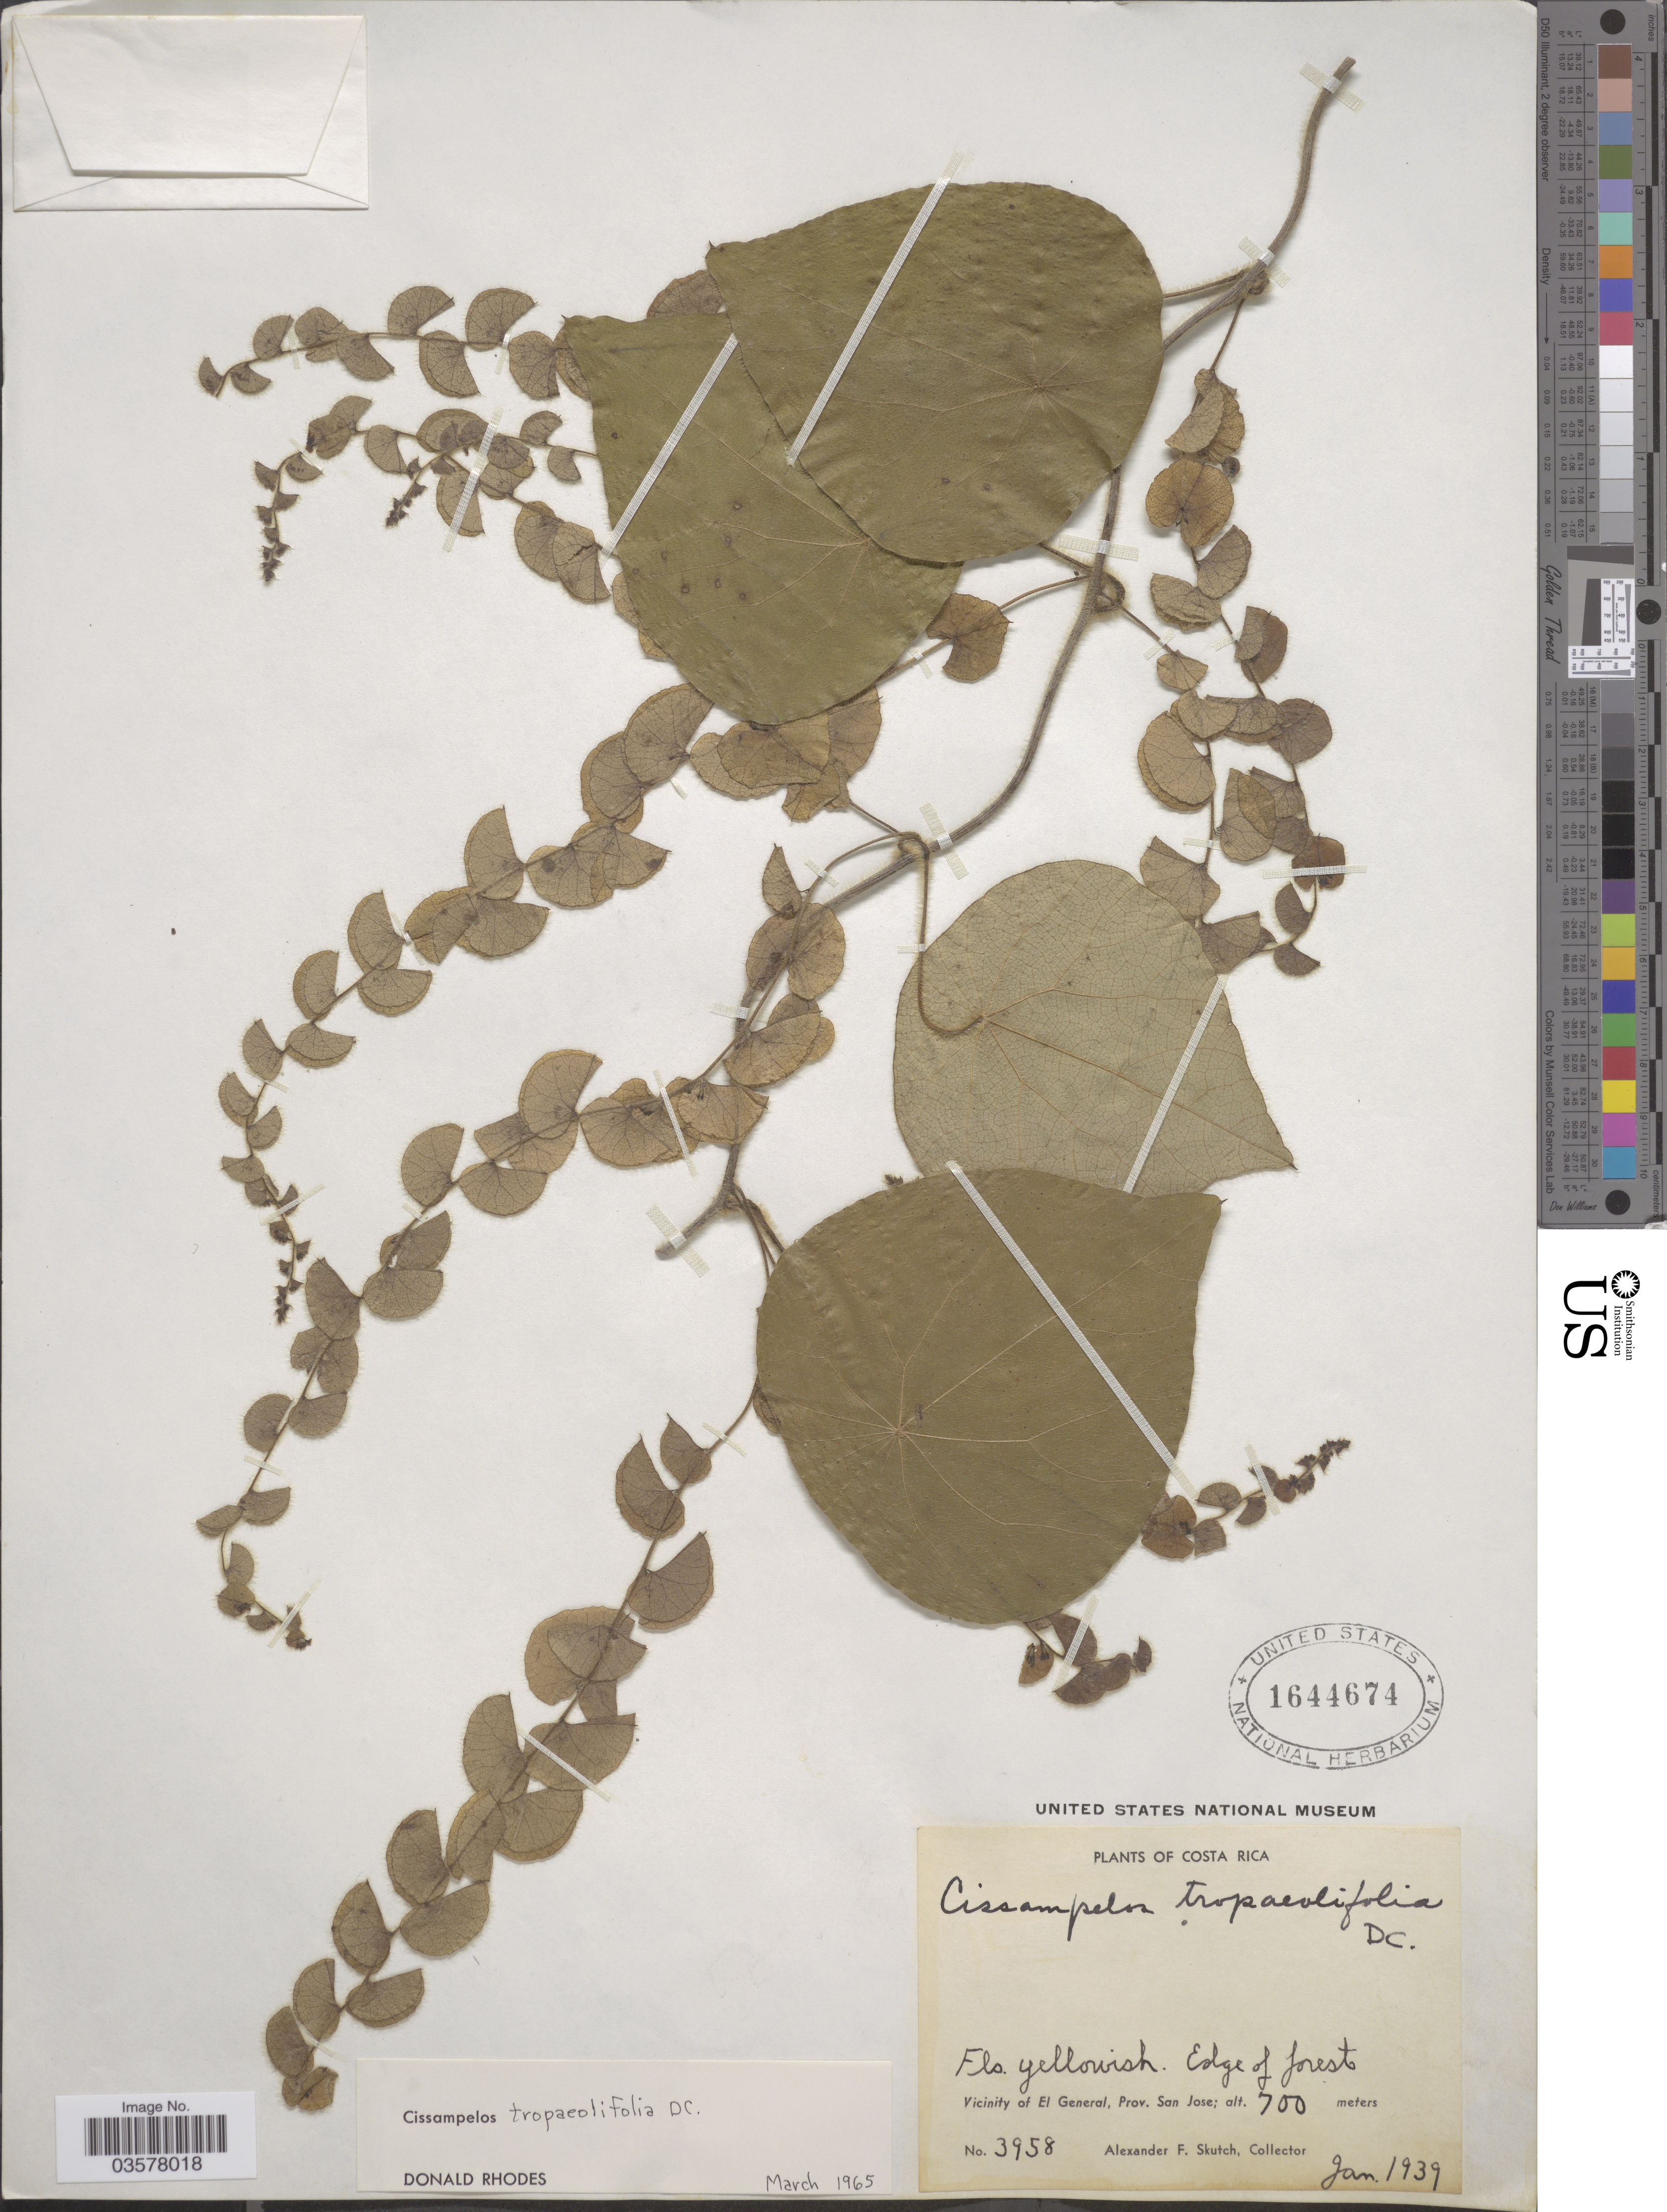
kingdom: Plantae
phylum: Tracheophyta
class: Magnoliopsida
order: Ranunculales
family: Menispermaceae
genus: Cissampelos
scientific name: Cissampelos tropaeolifolia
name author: DC.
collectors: A. F. Skutch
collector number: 3958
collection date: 1939-01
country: Costa Rica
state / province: San José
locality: Vicinity of El General.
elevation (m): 700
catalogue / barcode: US 1644674